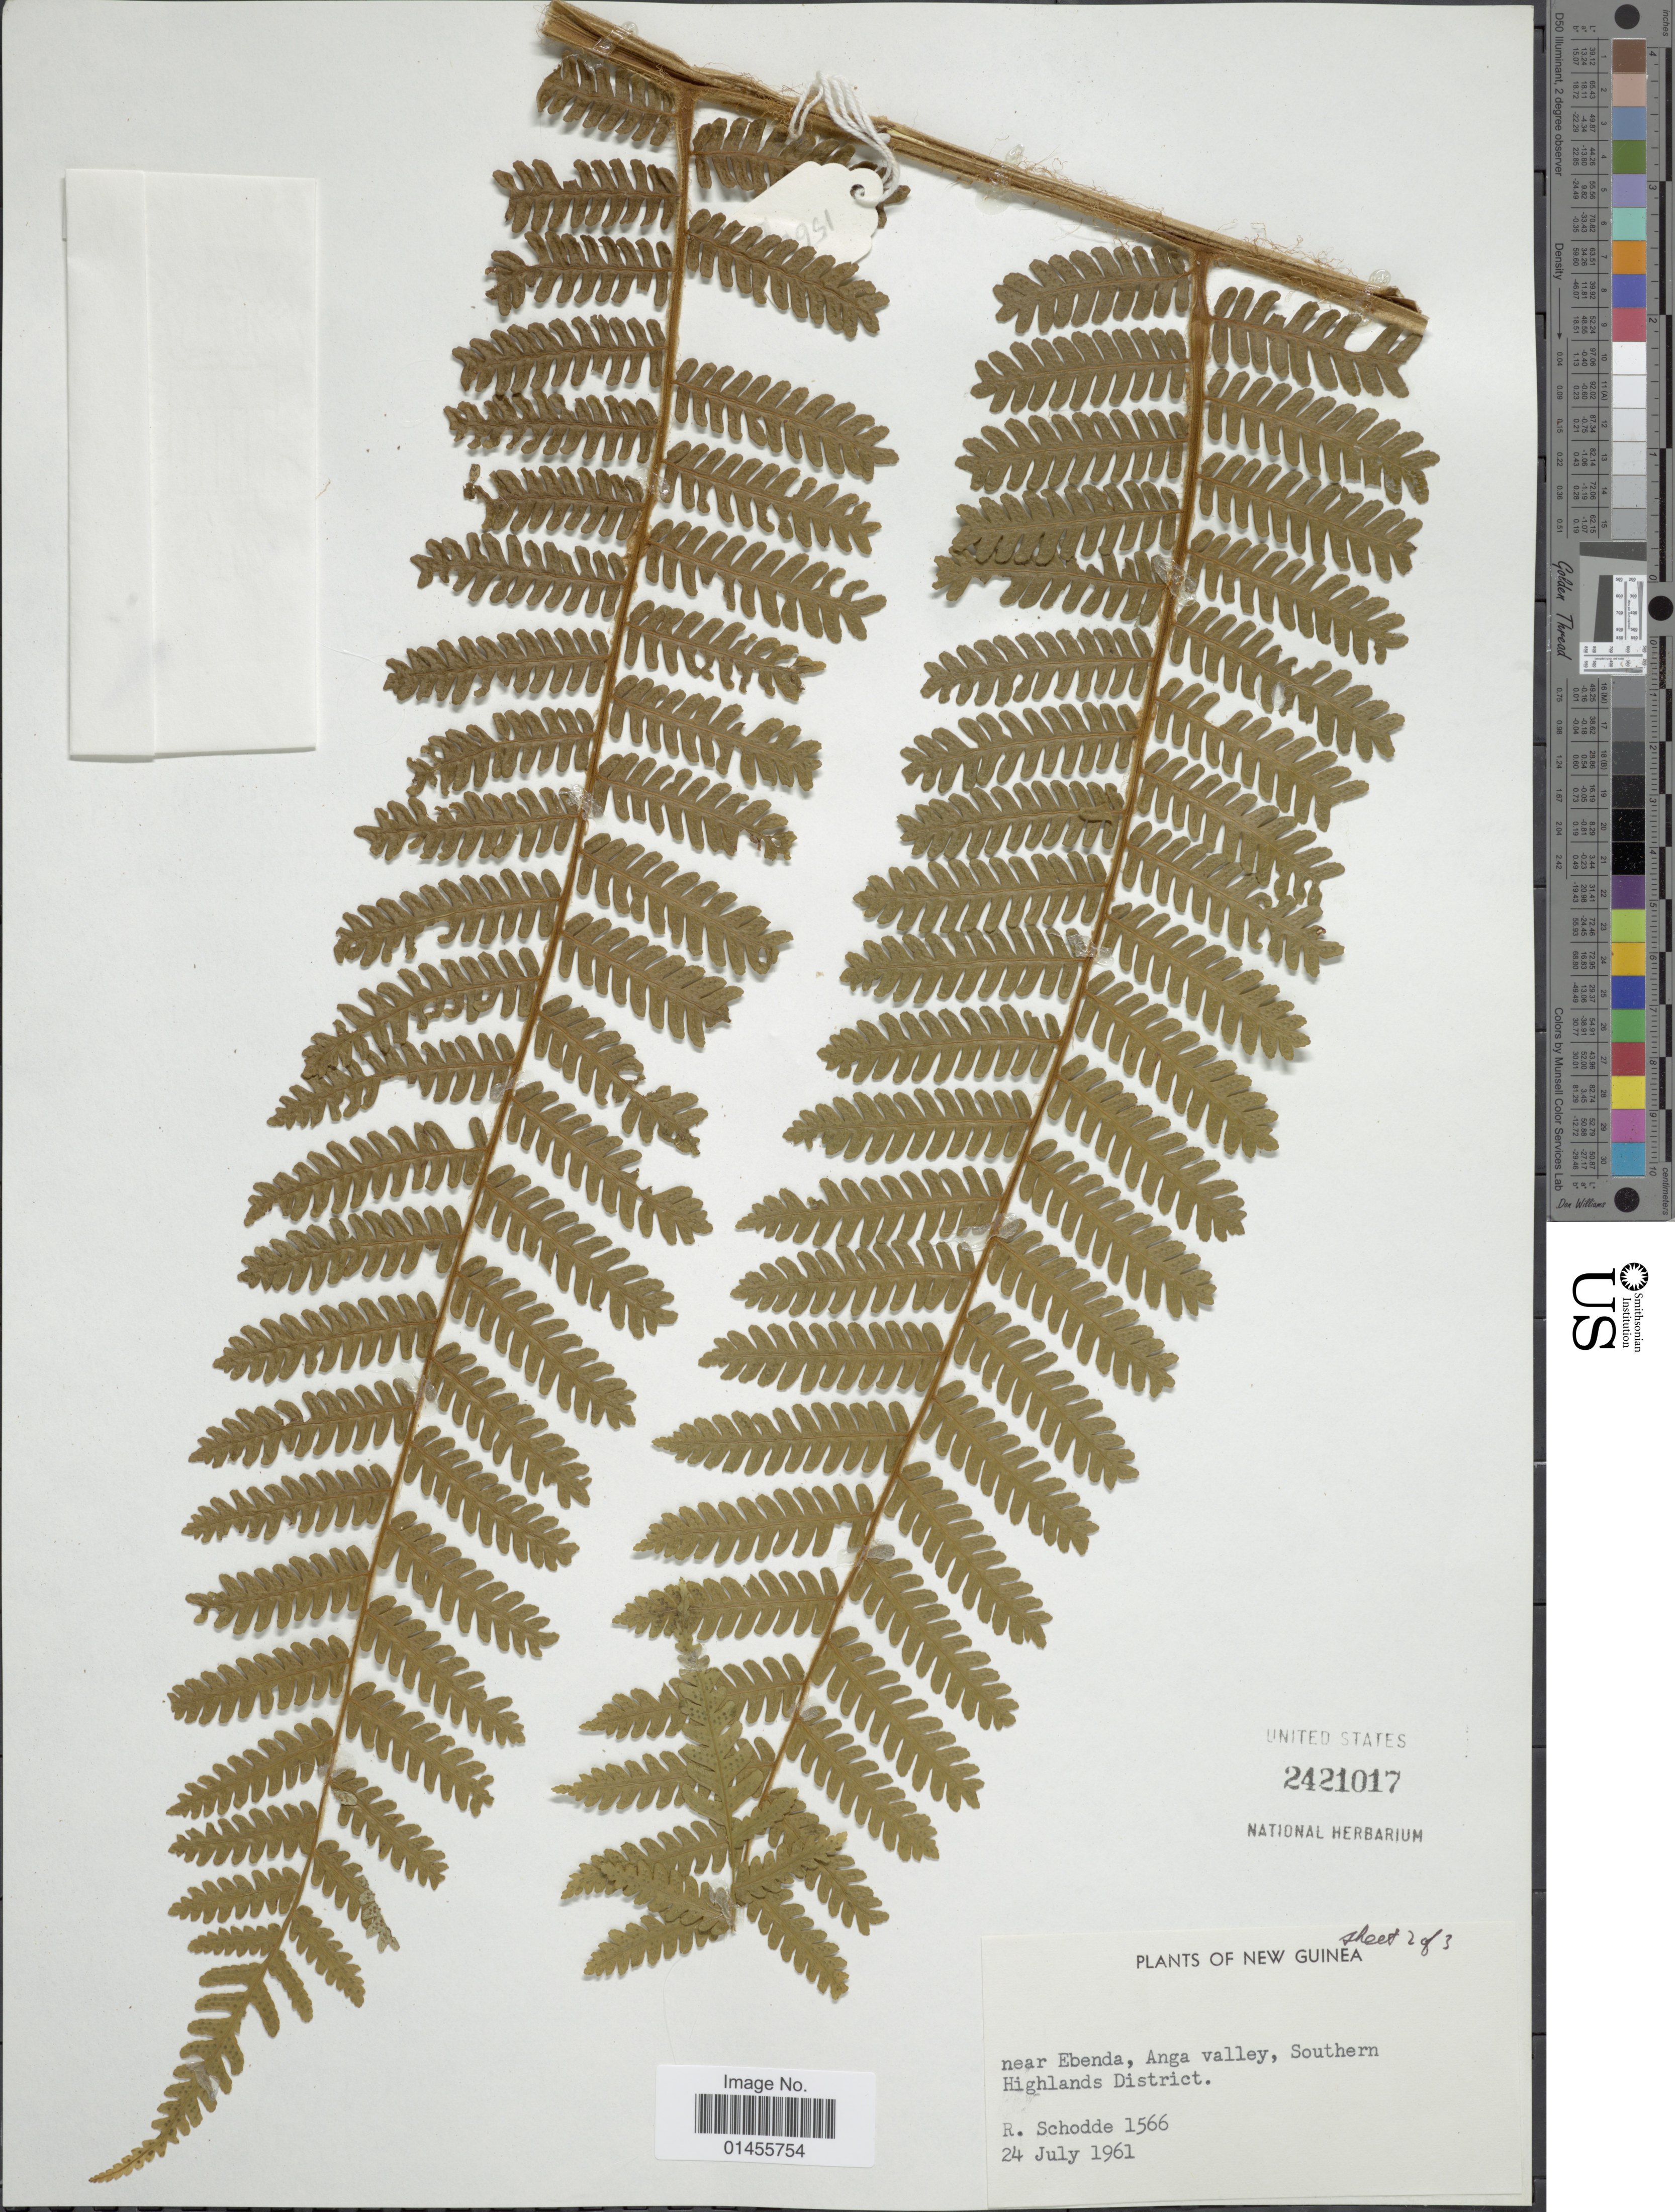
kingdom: Plantae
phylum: Tracheophyta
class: Polypodiopsida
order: Cyatheales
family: Cyatheaceae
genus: Alsophila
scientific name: Alsophila sp.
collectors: R. Schodde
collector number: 1566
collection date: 1961-07-24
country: Papua New Guinea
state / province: Southern Highlands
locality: New Guinea, near Ebenda, Anga valley, Southern Highlands District, Papua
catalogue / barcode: US 2421017